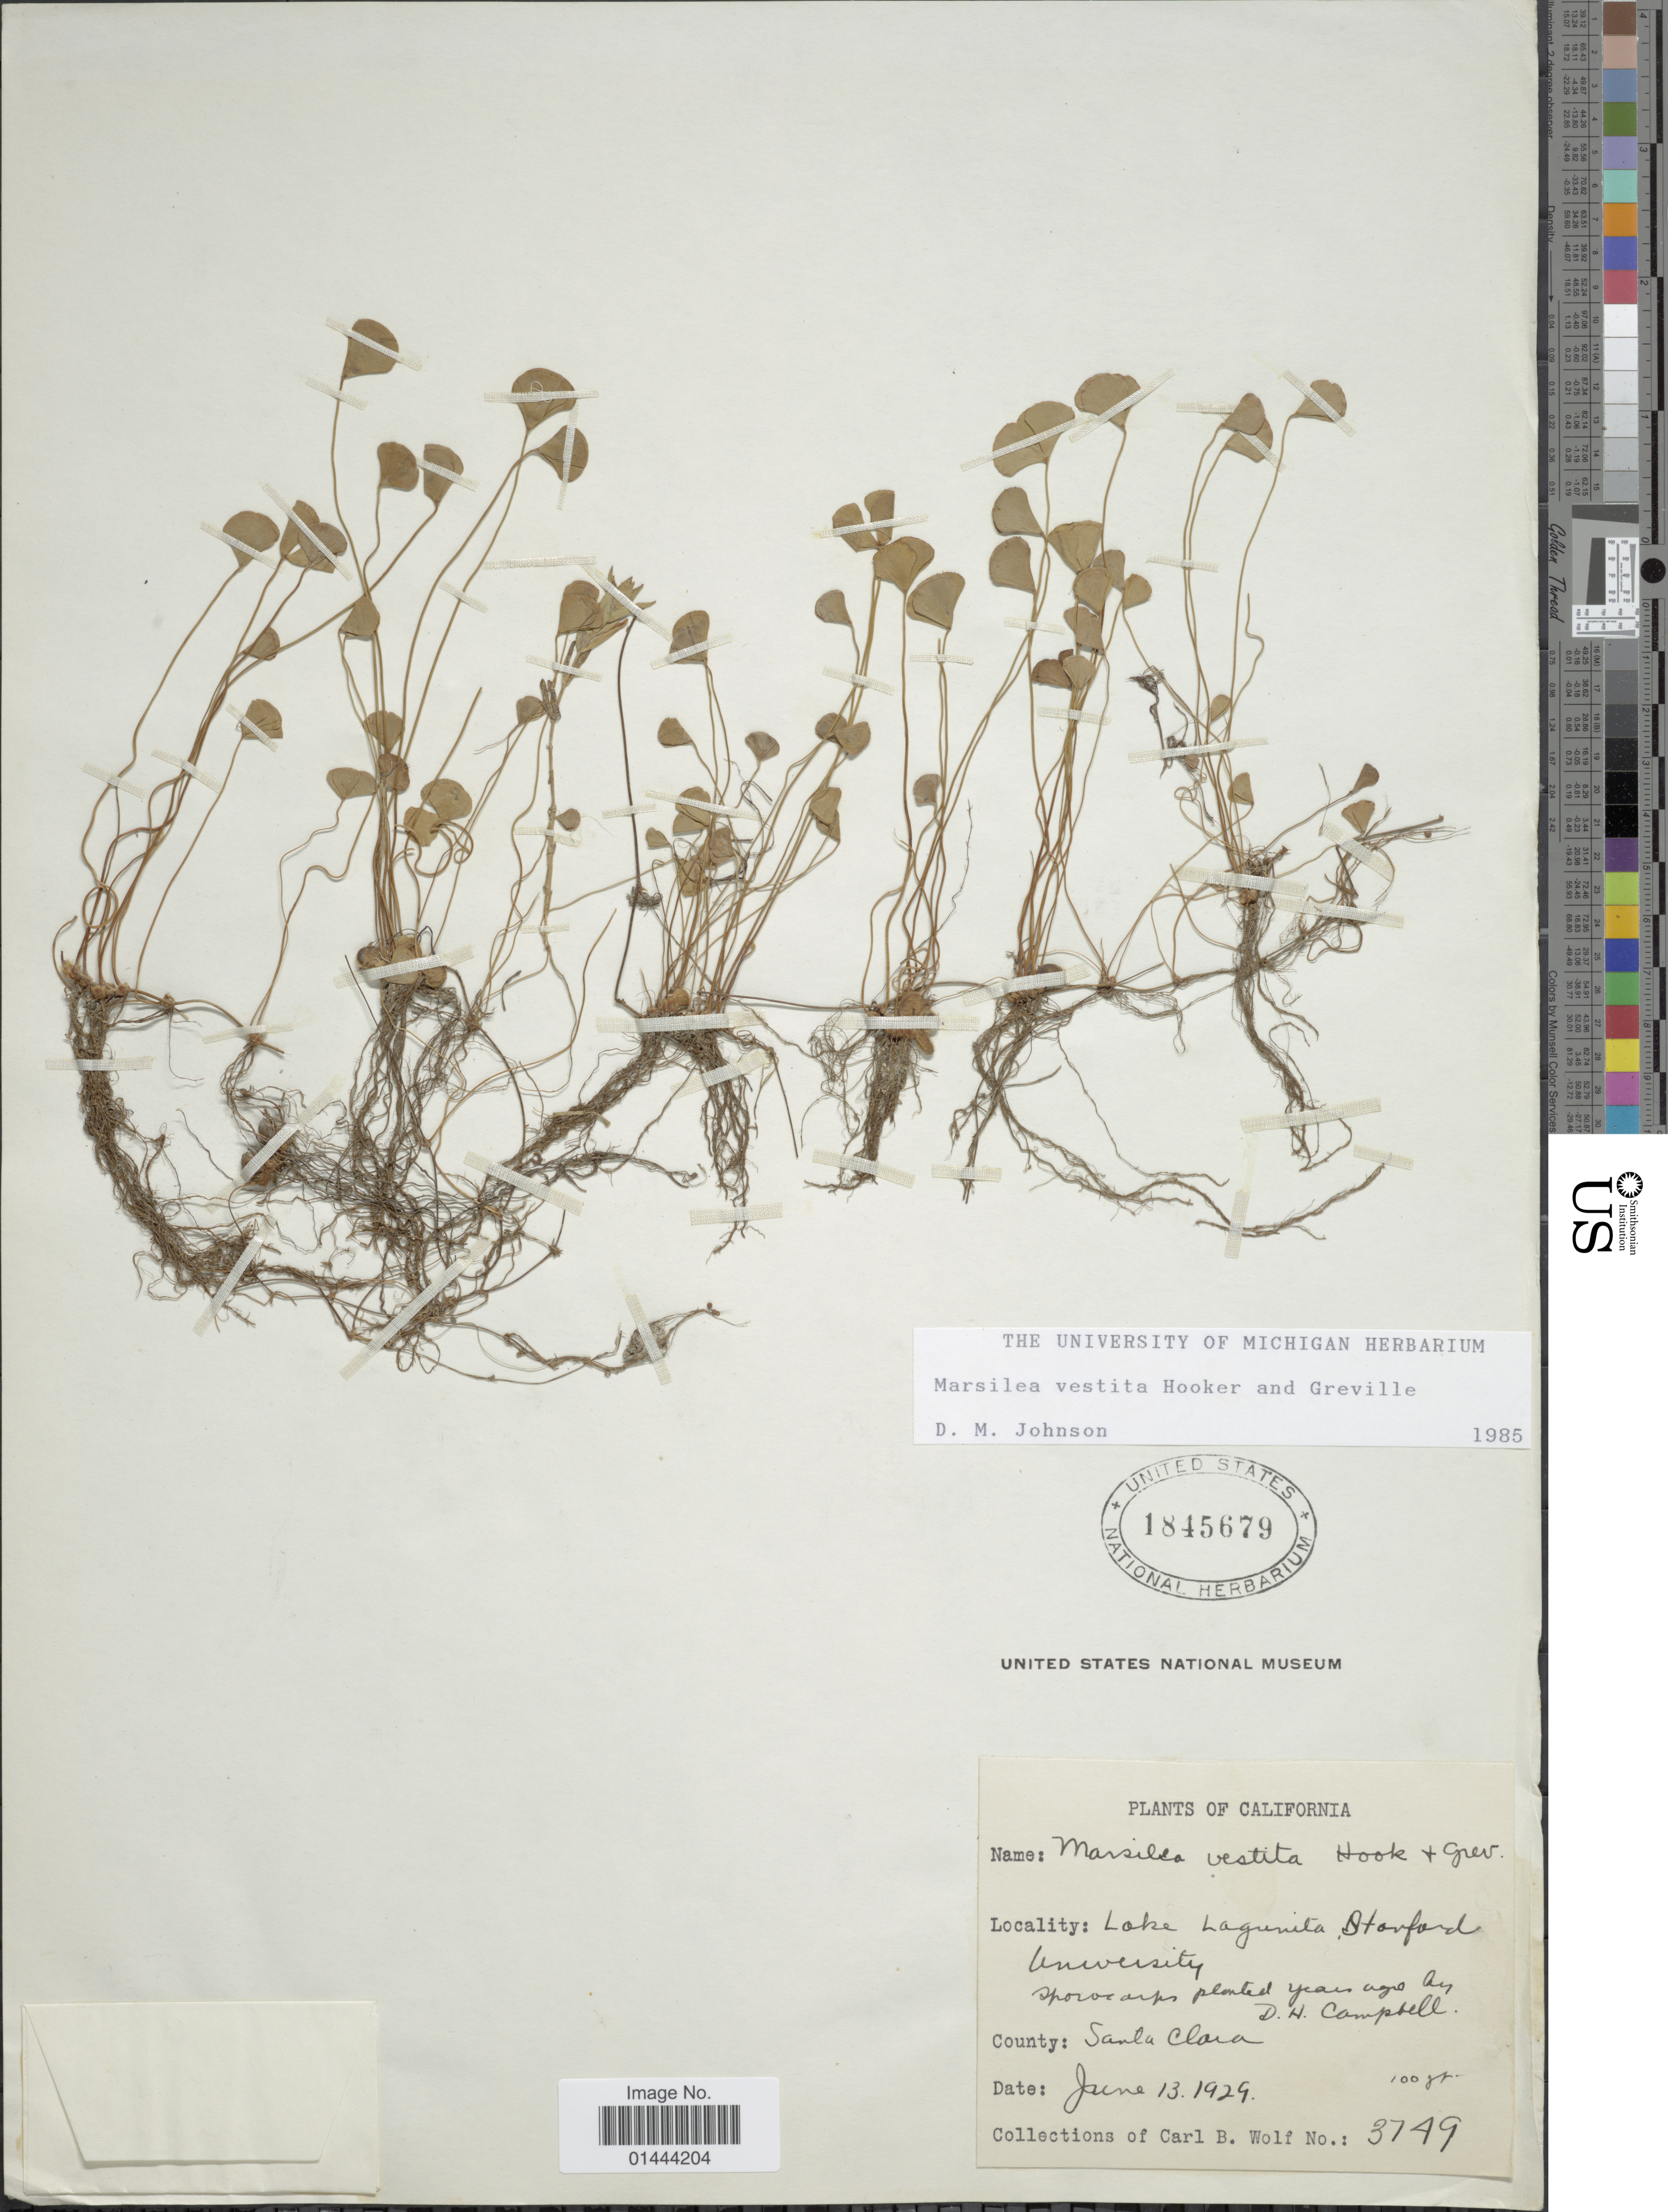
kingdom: Plantae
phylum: Tracheophyta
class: Polypodiopsida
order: Salviniales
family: Marsileaceae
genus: Marsilea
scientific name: Marsilea vestita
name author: Hook. & Grev.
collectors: C. B. Wolf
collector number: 3749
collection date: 1929-06-13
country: United States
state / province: California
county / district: Santa Clara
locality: Lake Lagunita Stanford University, Santa Clara County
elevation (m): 30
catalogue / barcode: US 1845679